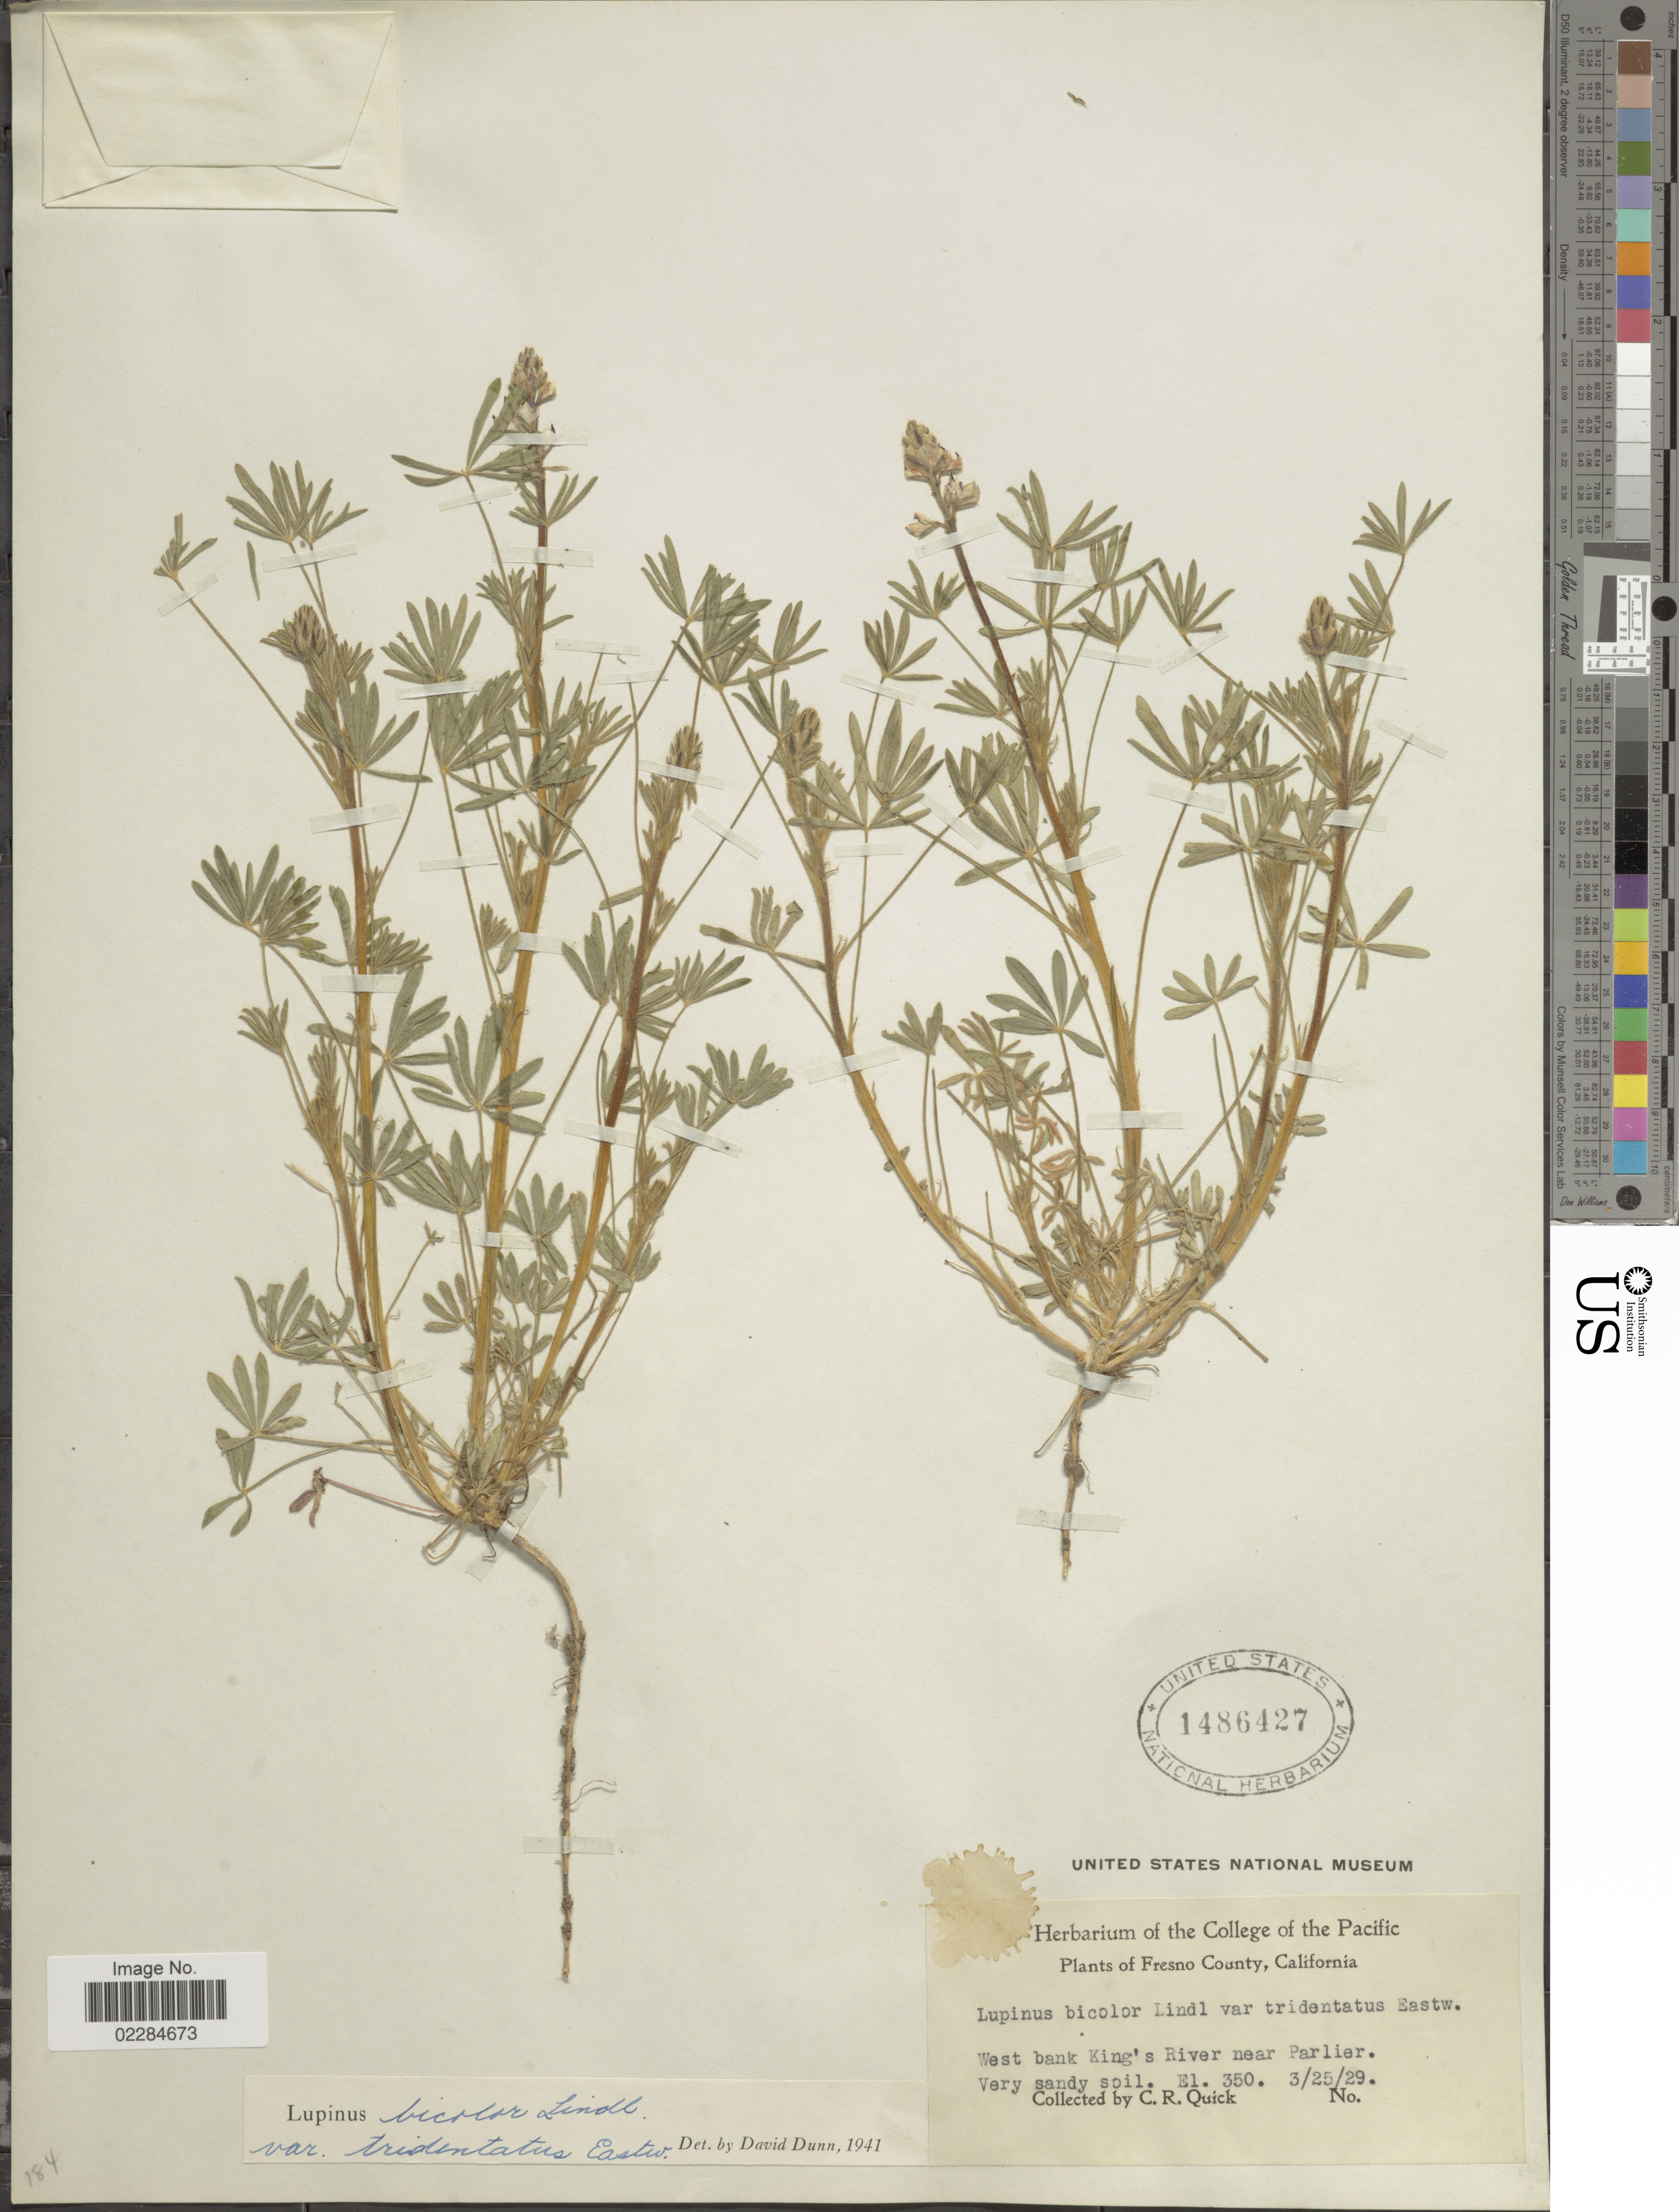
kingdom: Plantae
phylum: Tracheophyta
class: Magnoliopsida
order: Fabales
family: Fabaceae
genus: Lupinus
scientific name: Lupinus bicolor var. tridentatus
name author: Lindl.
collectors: C. Quick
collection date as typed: Transcribed d/m/y: 25/3/29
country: United States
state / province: California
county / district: Fresno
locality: Fresno County. West bank King's River near Parlier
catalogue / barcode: US 1486427